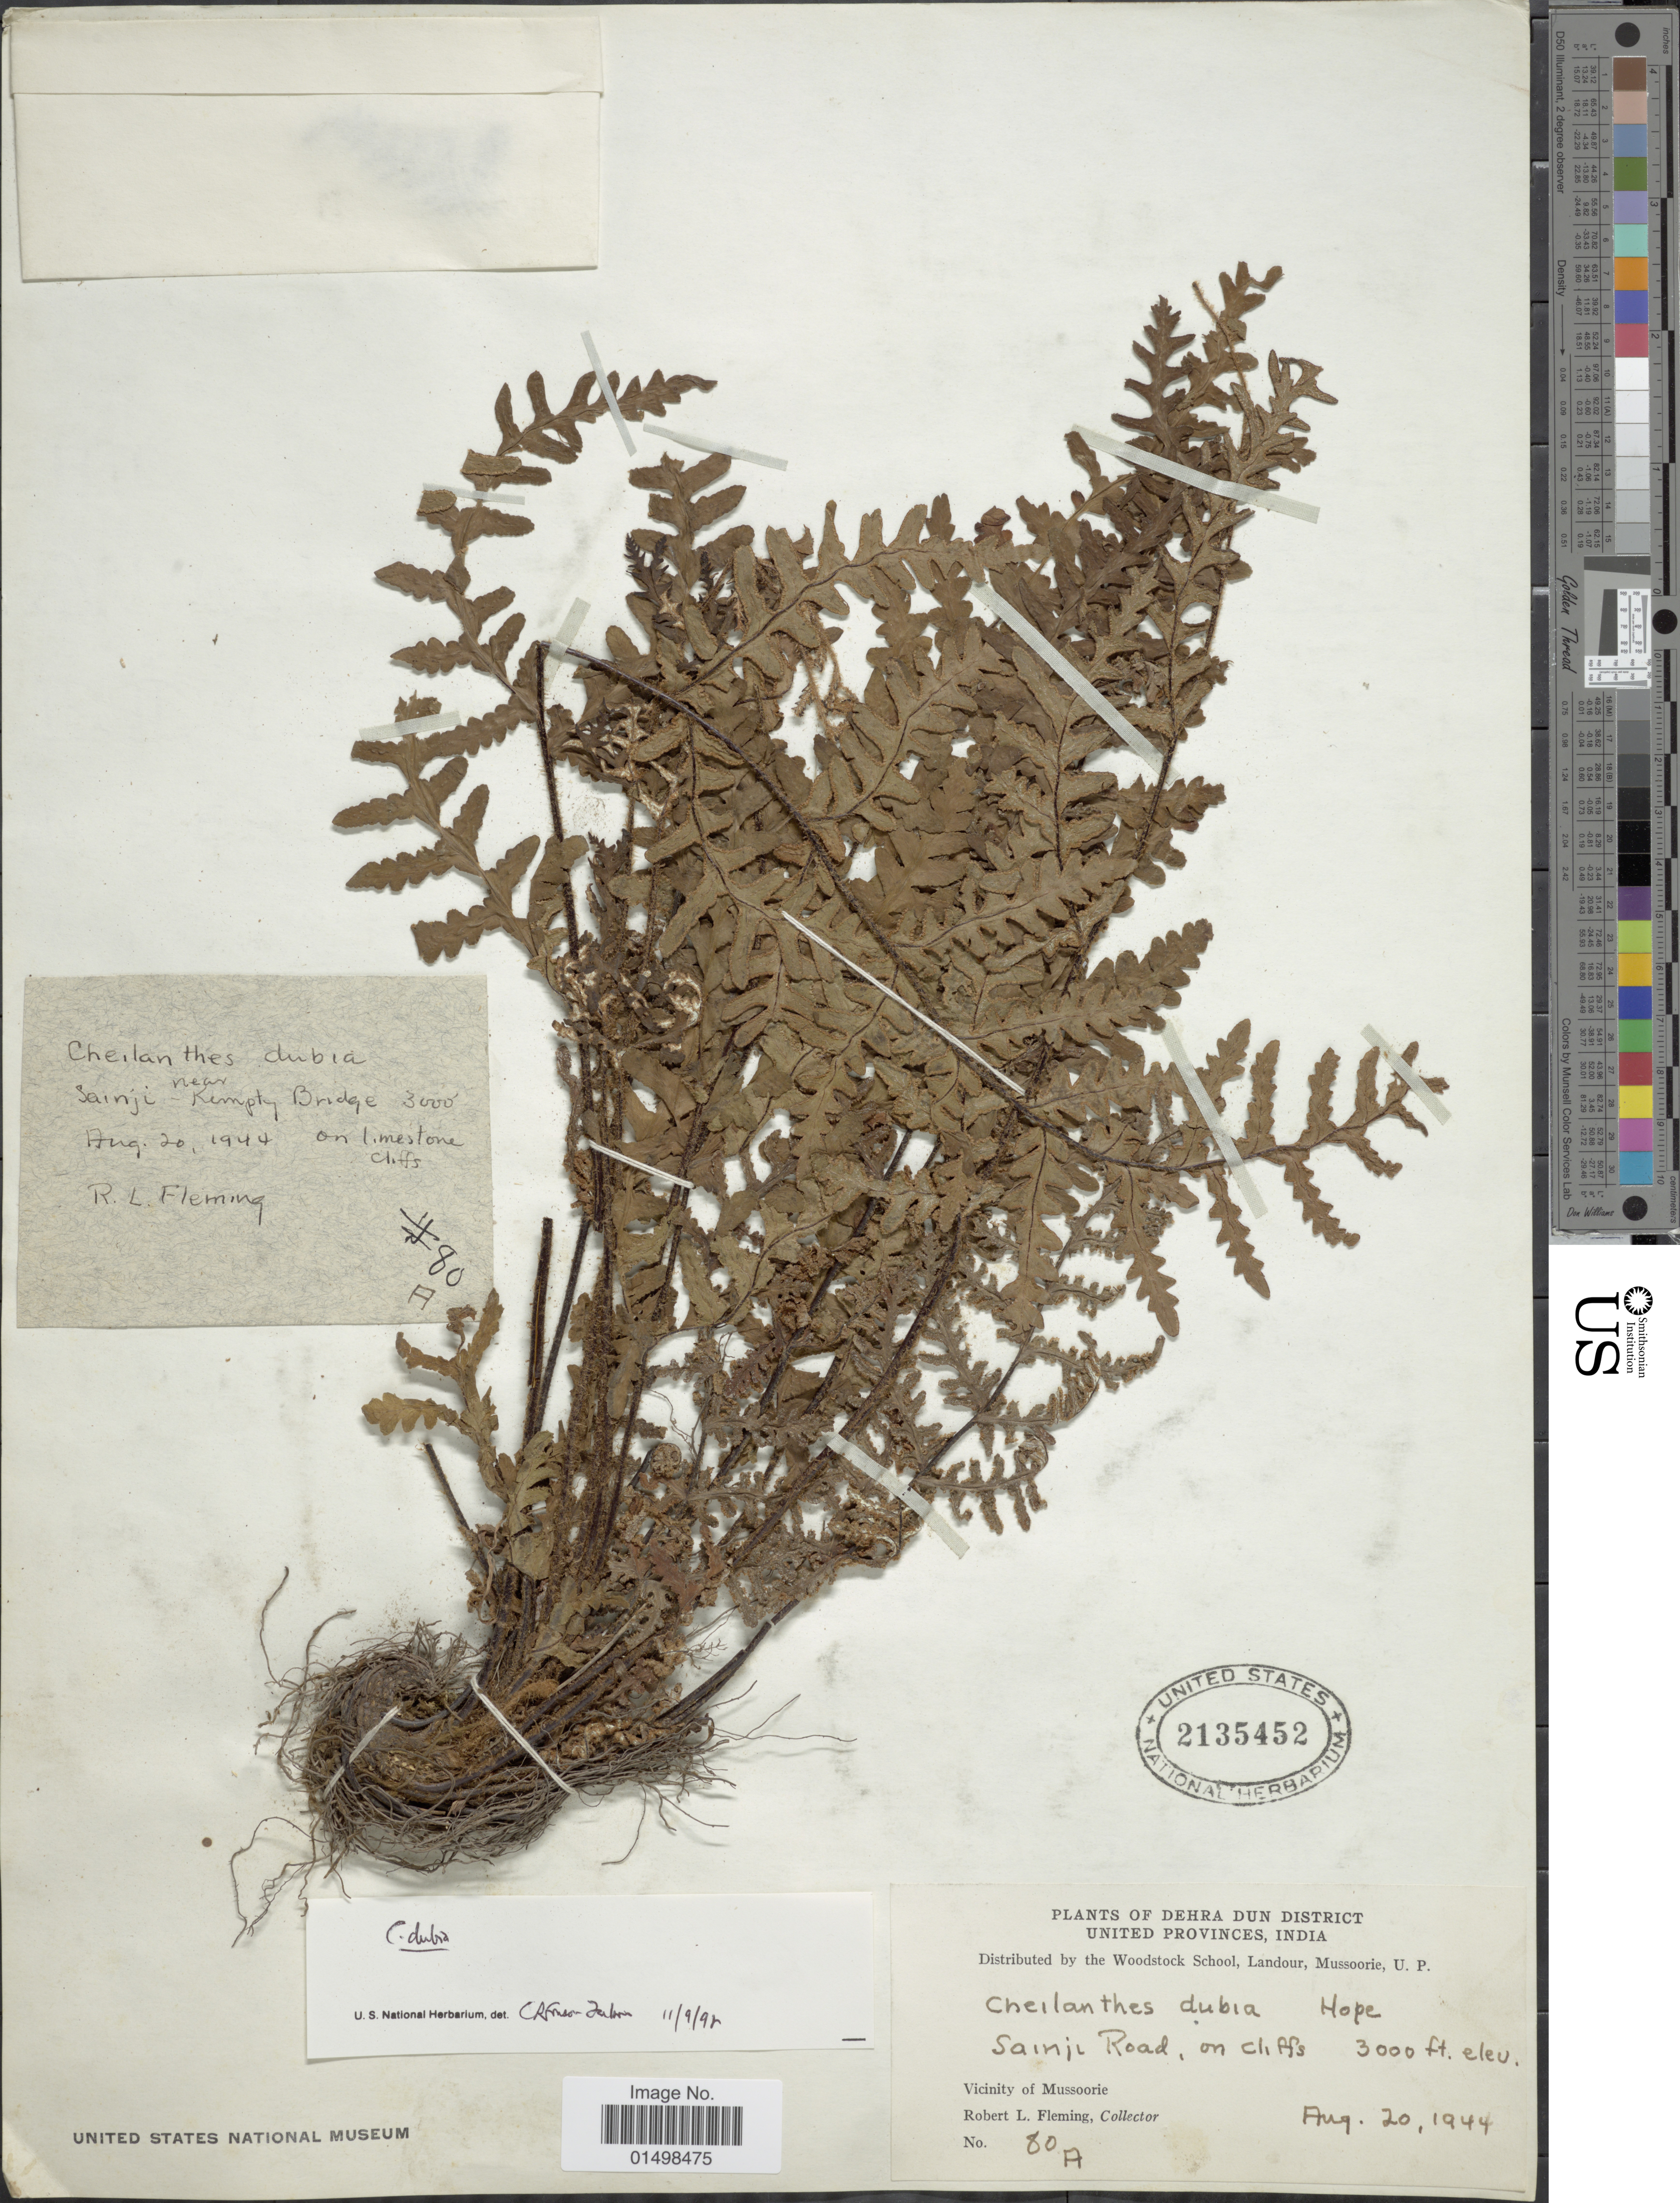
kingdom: Plantae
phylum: Tracheophyta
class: Polypodiopsida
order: Polypodiales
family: Pteridaceae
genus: Aleuritopteris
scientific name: Aleuritopteris dubia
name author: (C. Hope) Ching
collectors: R. Fleming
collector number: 80A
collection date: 1944-08-20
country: India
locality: Dehra Dun District Unitied Provinces, India. Sainji Road, on cliffs, vicinity of Mussoorie.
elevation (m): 914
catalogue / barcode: US 2135452